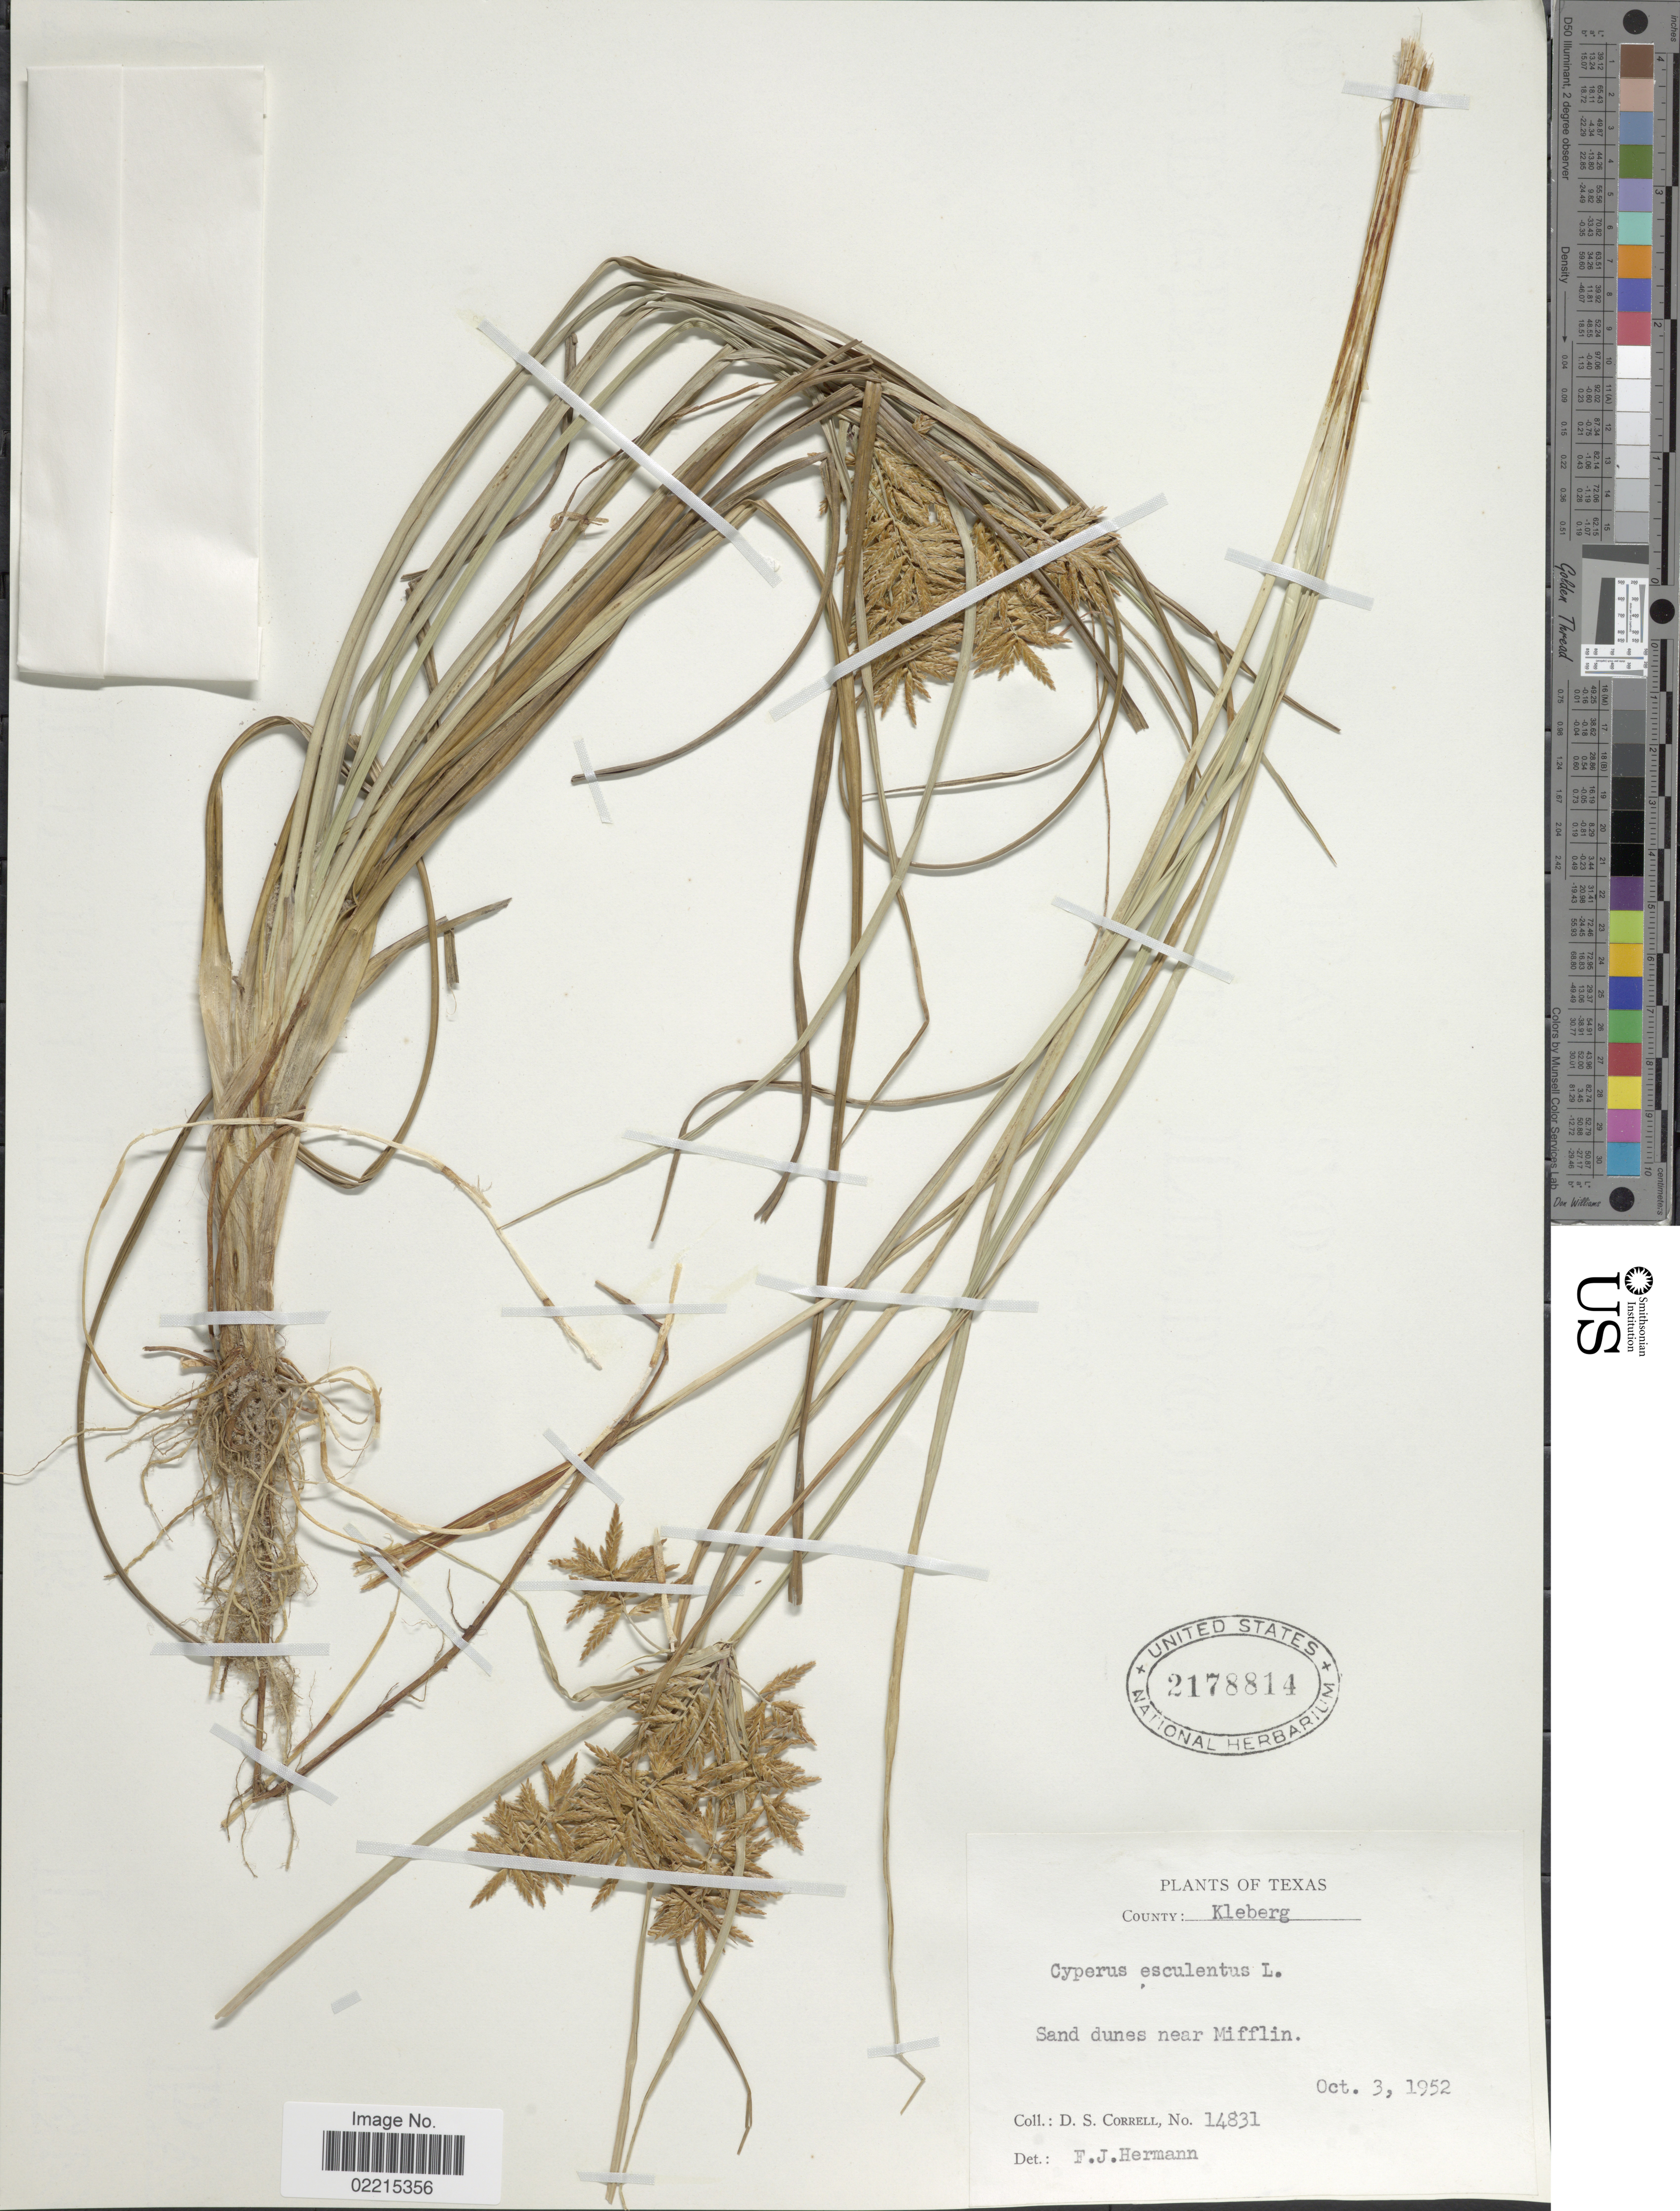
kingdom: Plantae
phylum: Tracheophyta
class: Liliopsida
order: Poales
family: Cyperaceae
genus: Cyperus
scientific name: Cyperus esculentus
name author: L.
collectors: D. S. Correll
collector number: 14831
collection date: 1952-10-03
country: United States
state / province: Texas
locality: County: Kleberg, Near Mifflin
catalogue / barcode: US 2178814